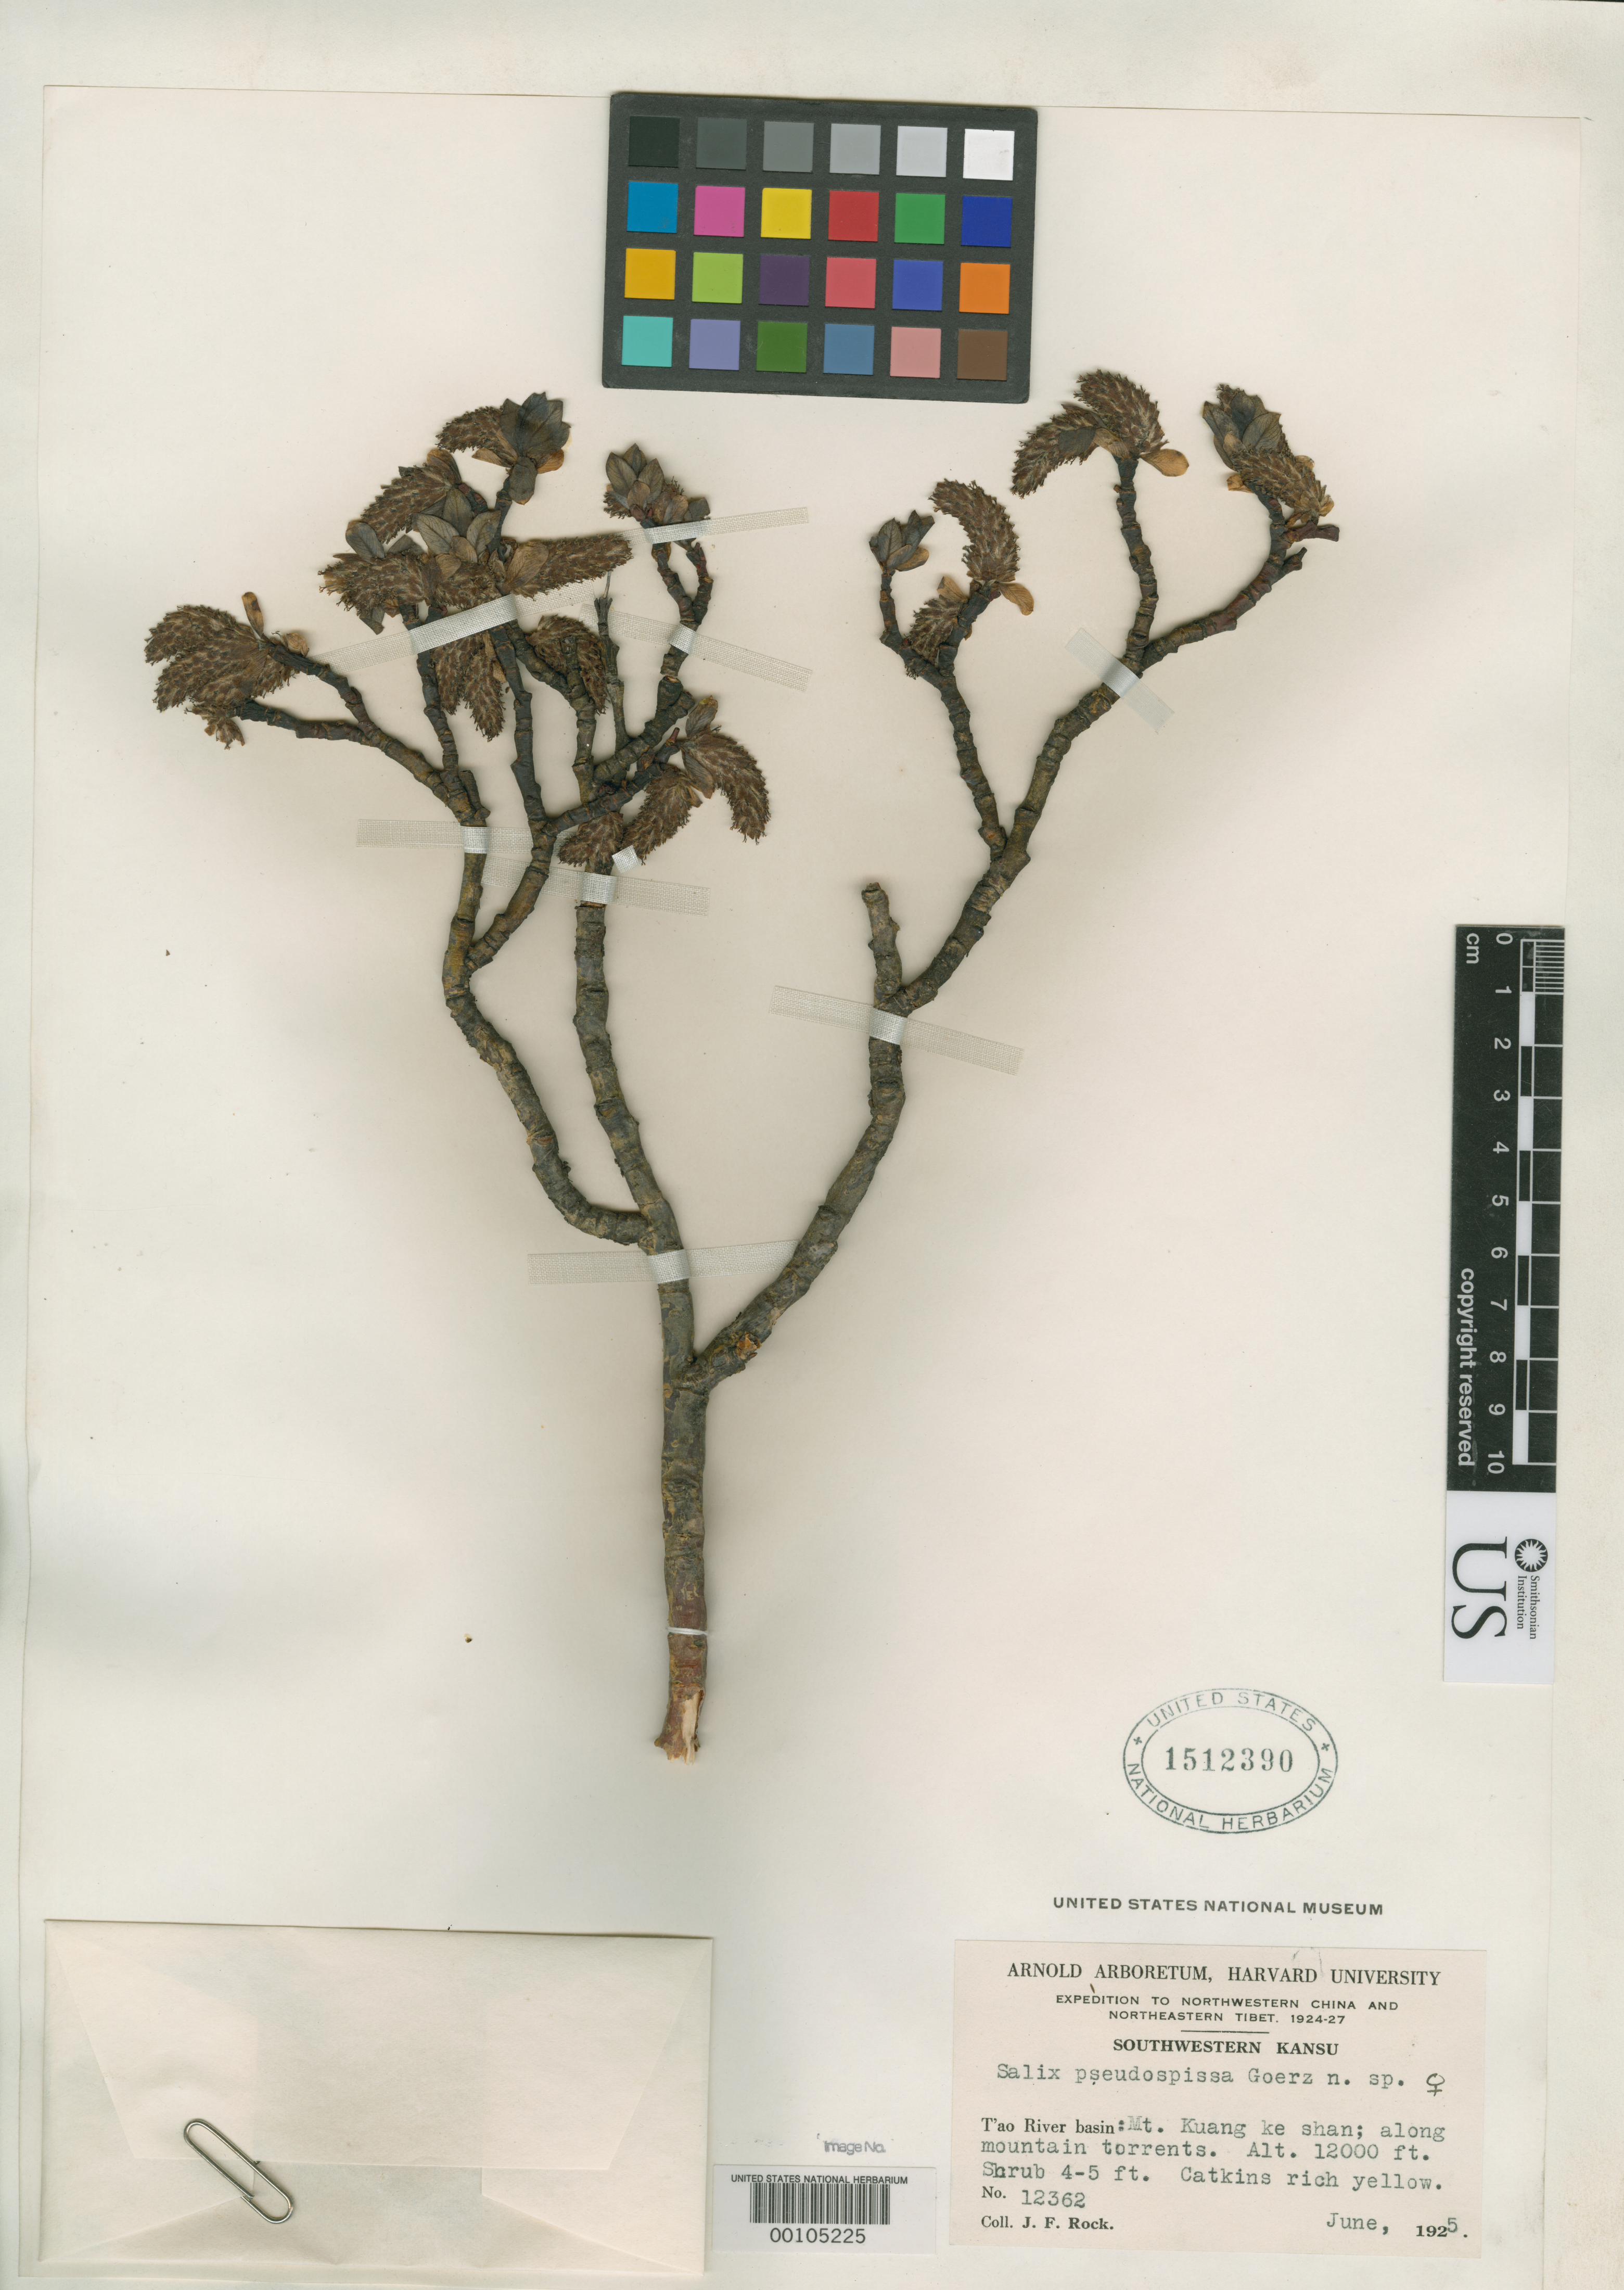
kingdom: Plantae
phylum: Tracheophyta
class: Magnoliopsida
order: Malpighiales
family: Salicaceae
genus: Salix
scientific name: Salix pseudospissa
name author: Goerz in Rehder & Kobuski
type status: Isosyntype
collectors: J. F. Rock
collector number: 12362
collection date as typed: Jun 1925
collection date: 1925-06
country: China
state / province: Gansu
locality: Southwestern Kansu. T'ao River basin: Minshan range; below pass of Mt. Kuang Ke.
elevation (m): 3658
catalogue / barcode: US 1512390